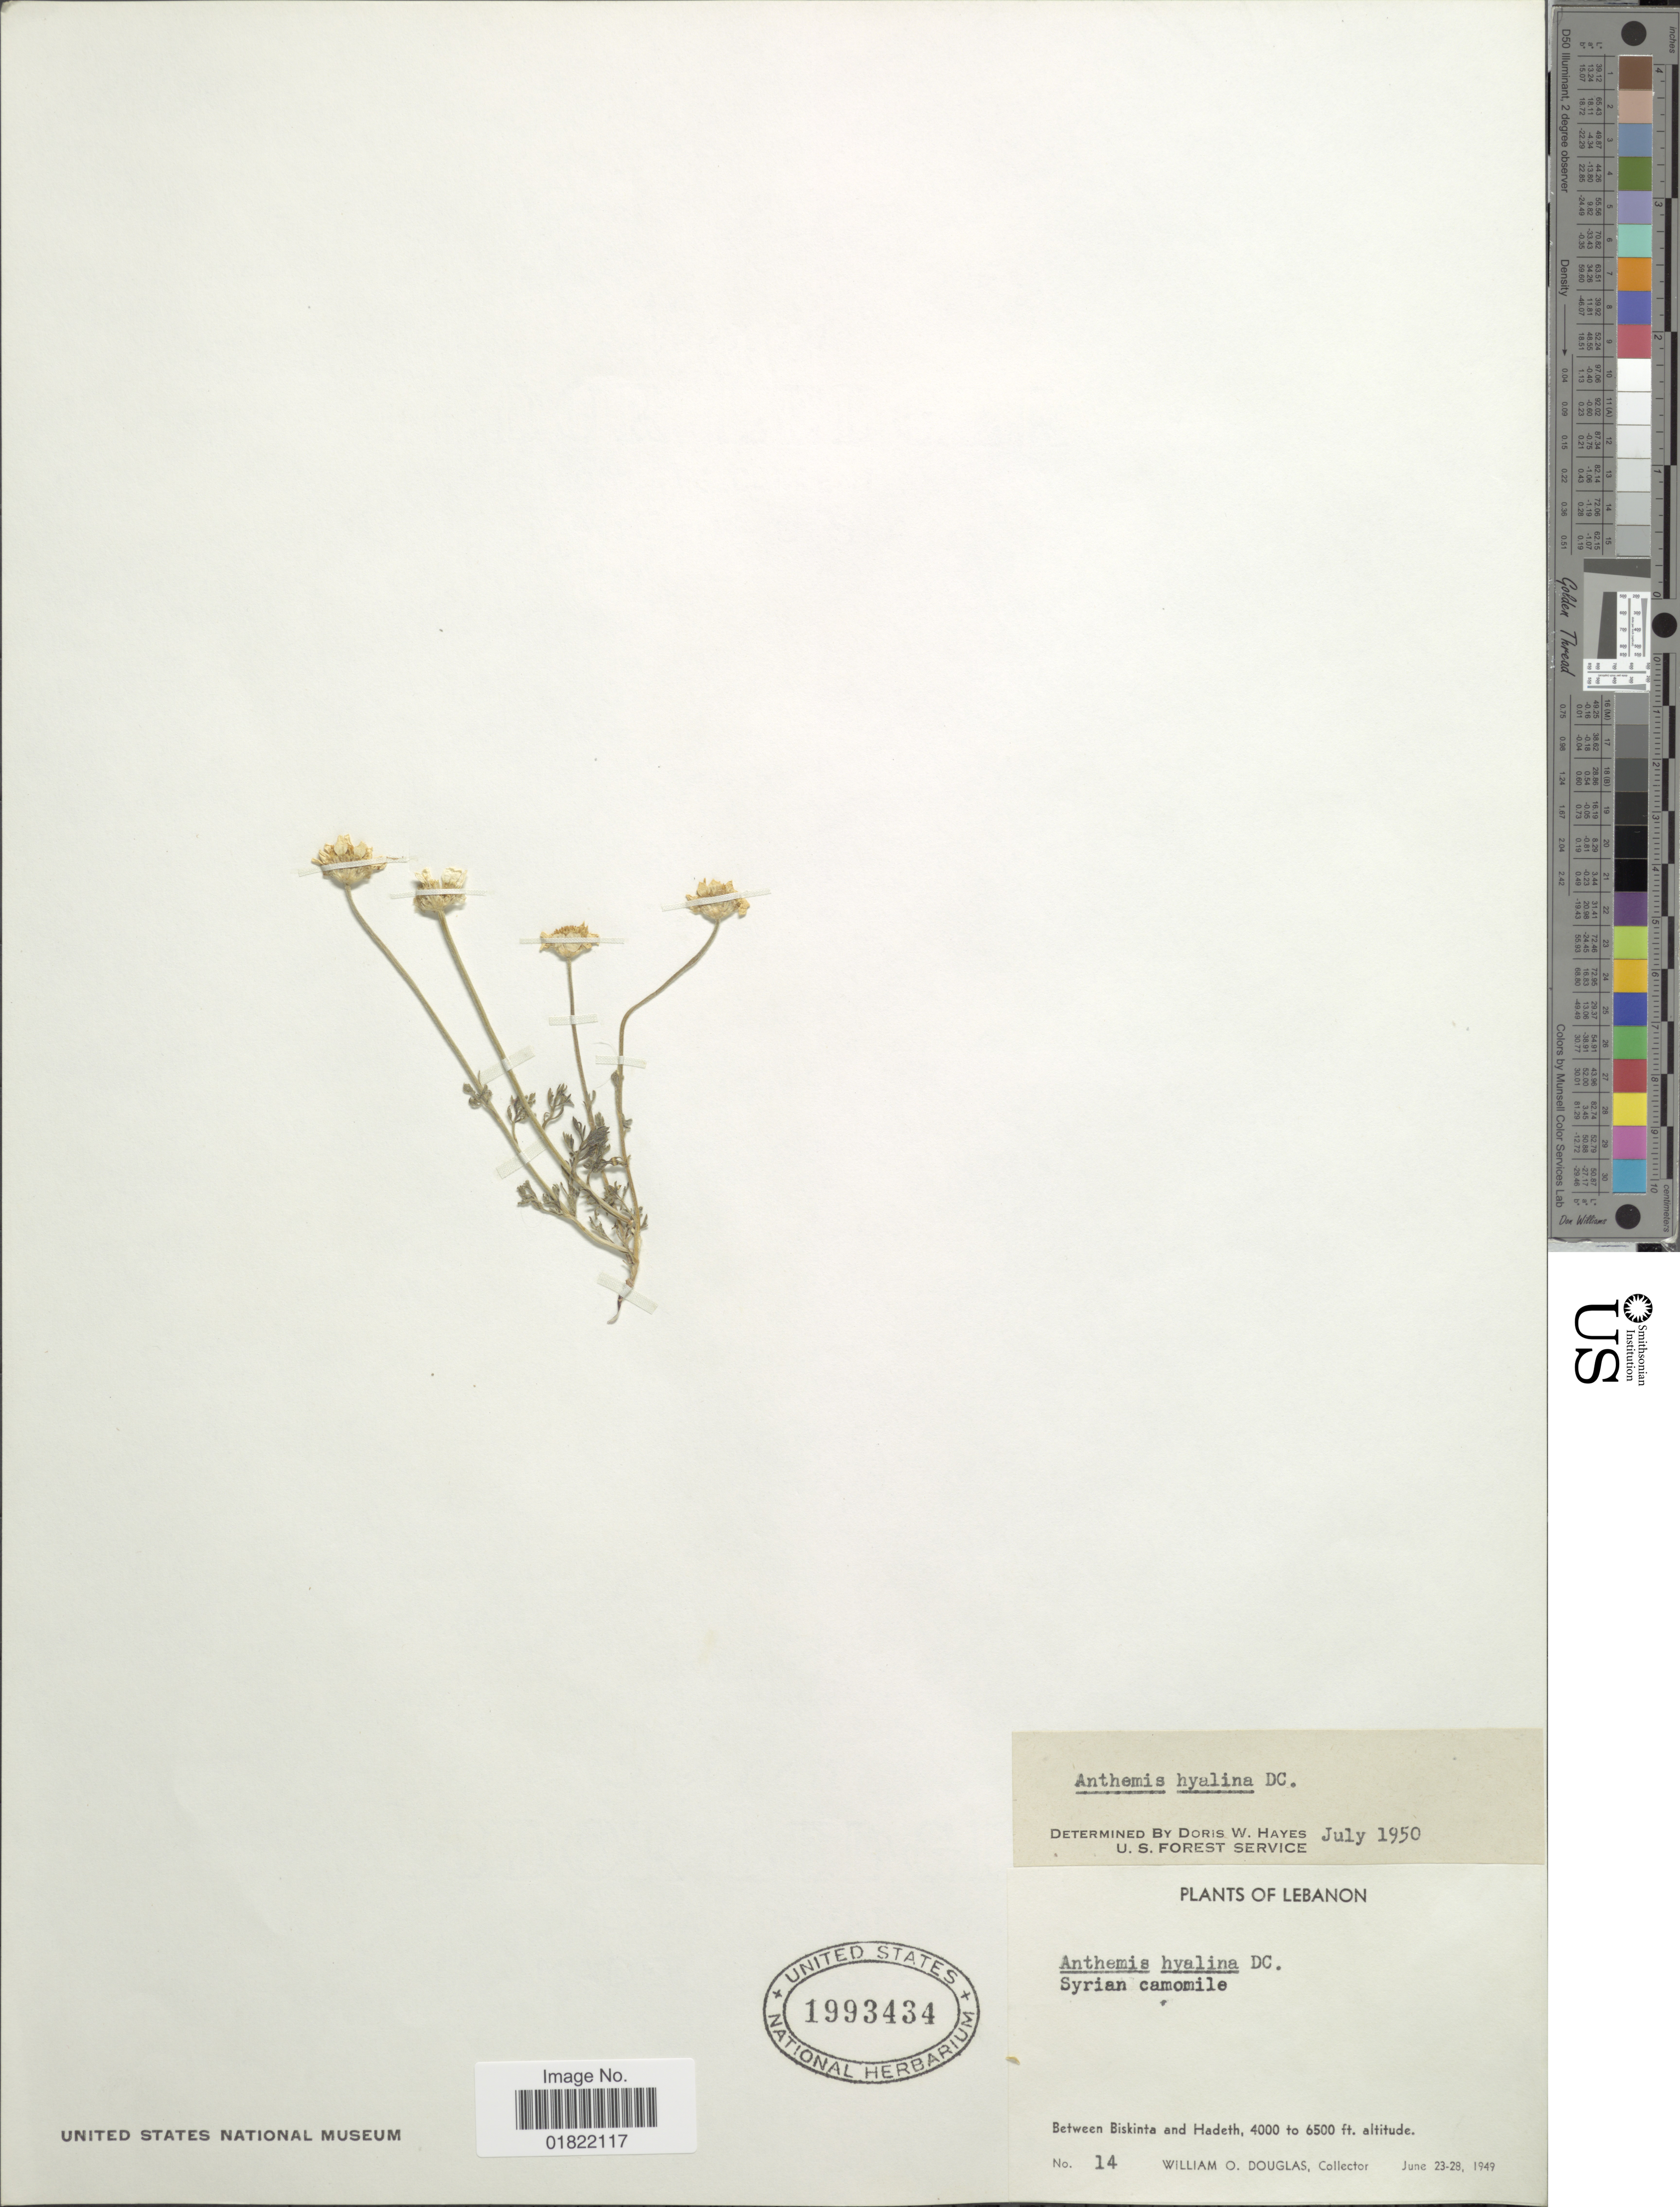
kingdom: Plantae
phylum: Tracheophyta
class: Magnoliopsida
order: Asterales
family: Asteraceae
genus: Anthemis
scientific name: Anthemis hyalina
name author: DC.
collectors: W. Douglas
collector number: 14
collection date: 1949-06-23/1949-06-28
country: Lebanon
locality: Between Biskinta and Hadeth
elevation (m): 1219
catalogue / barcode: US 1993434